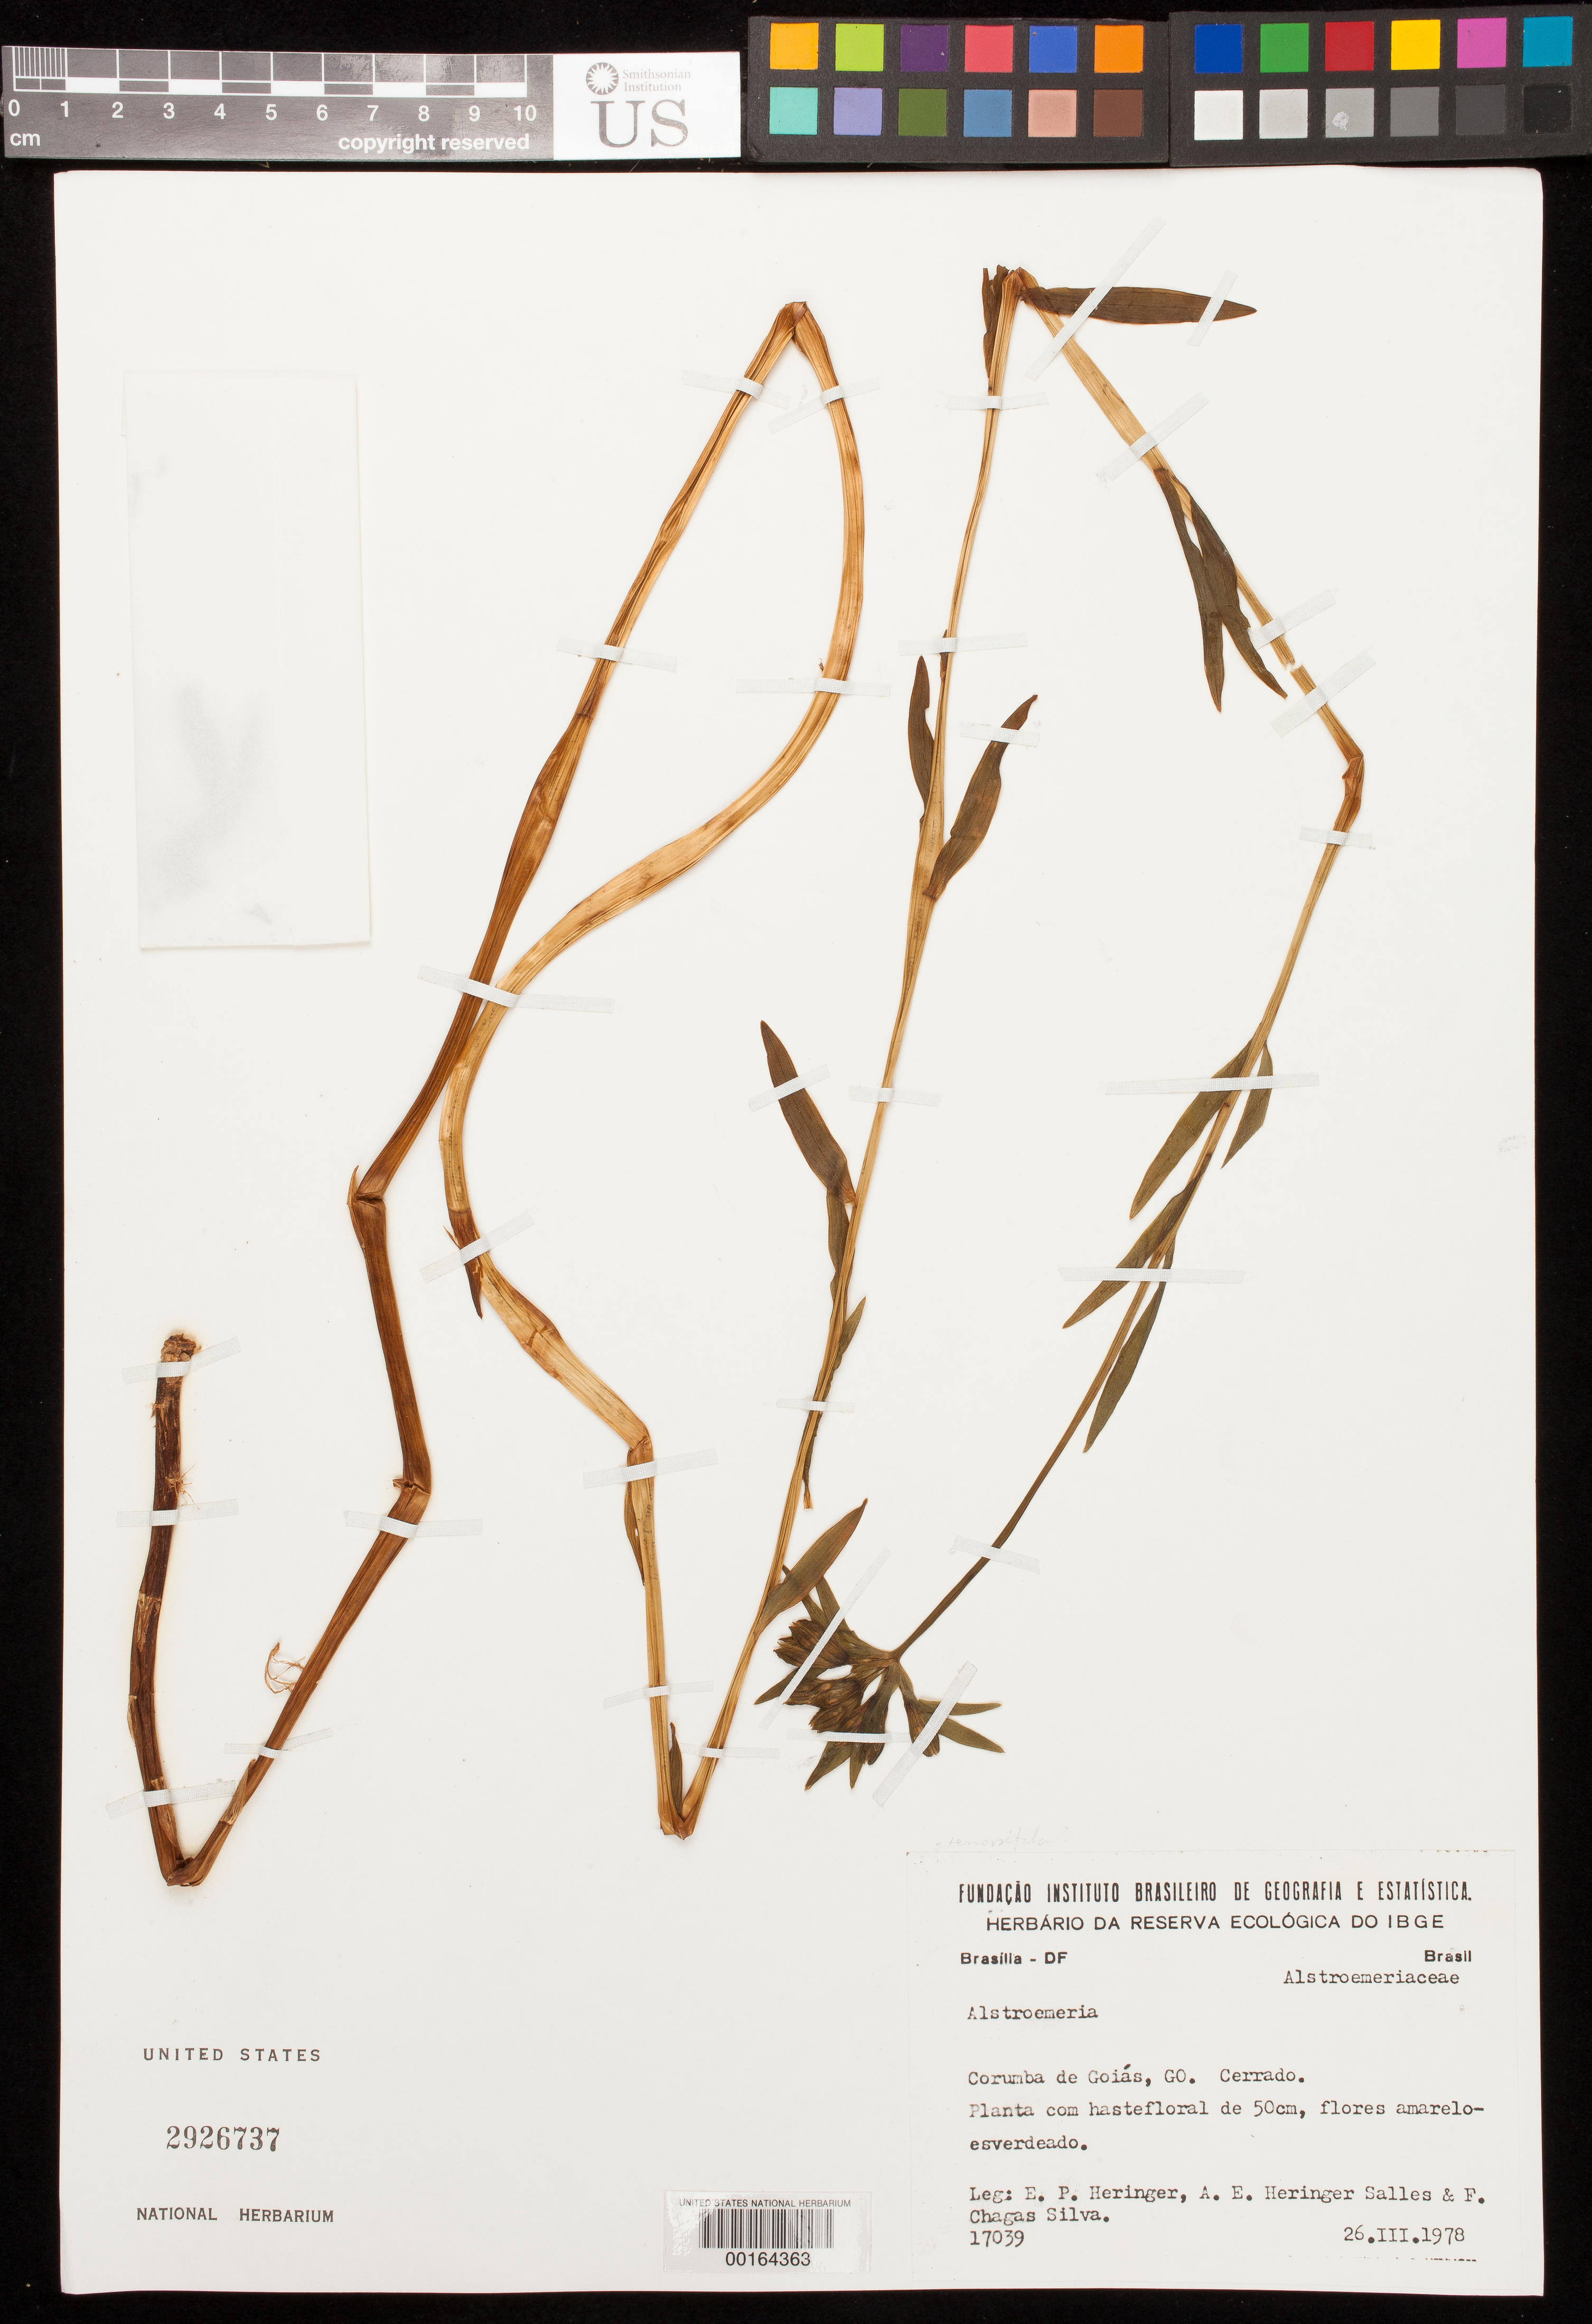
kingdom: Plantae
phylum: Tracheophyta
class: Liliopsida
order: Liliales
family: Alstroemeriaceae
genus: Alstroemeria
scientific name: Alstroemeria sp.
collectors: E. P. Heringer, A. Salles & F. Chagas e Silva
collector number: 17039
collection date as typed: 26 Mar 1978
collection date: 1978-03-26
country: Brazil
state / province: Goiás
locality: Corumba de goias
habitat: Cerrado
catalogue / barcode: US 2926737